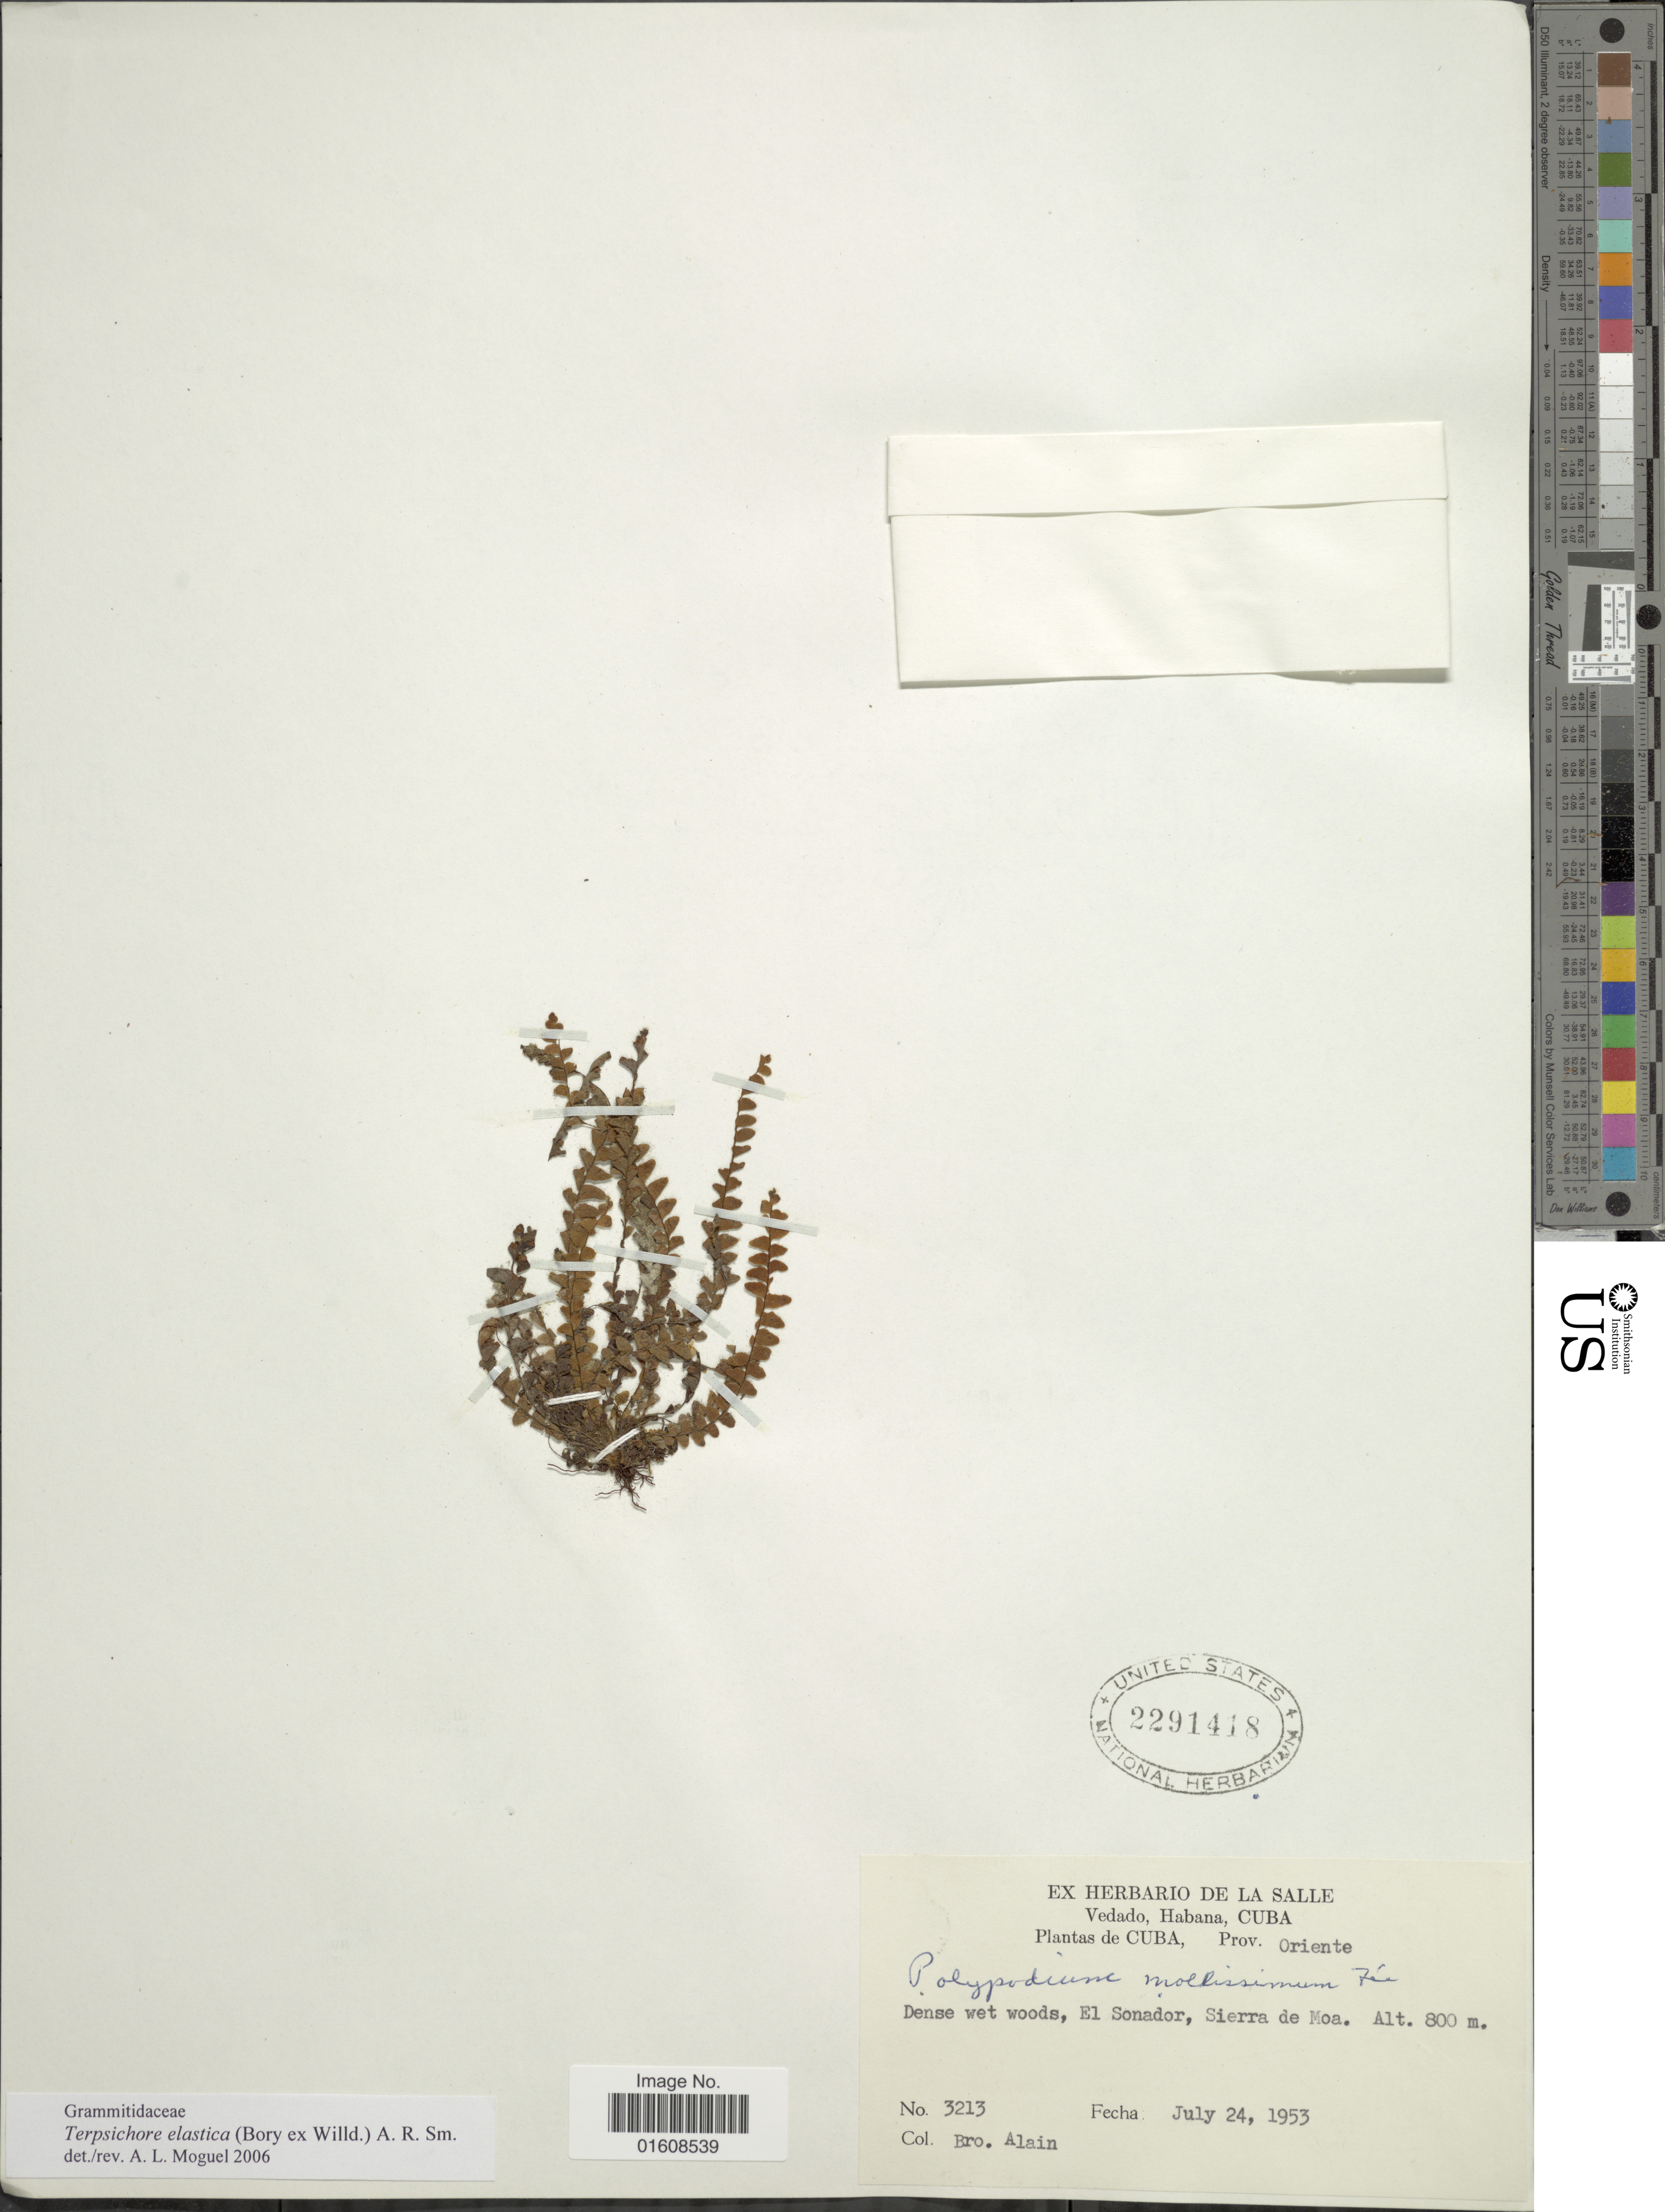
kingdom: Plantae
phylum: Tracheophyta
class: Polypodiopsida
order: Polypodiales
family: Polypodiaceae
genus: Alansmia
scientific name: Alansmia elastica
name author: (Bory ex Willd.) Moguel & M. Kessler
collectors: A. H. Liogier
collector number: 3213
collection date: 1953-07-24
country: Cuba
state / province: Oriente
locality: Dense wet woods, El Sonador, Sierra de Moa.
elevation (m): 800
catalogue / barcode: US 2291418